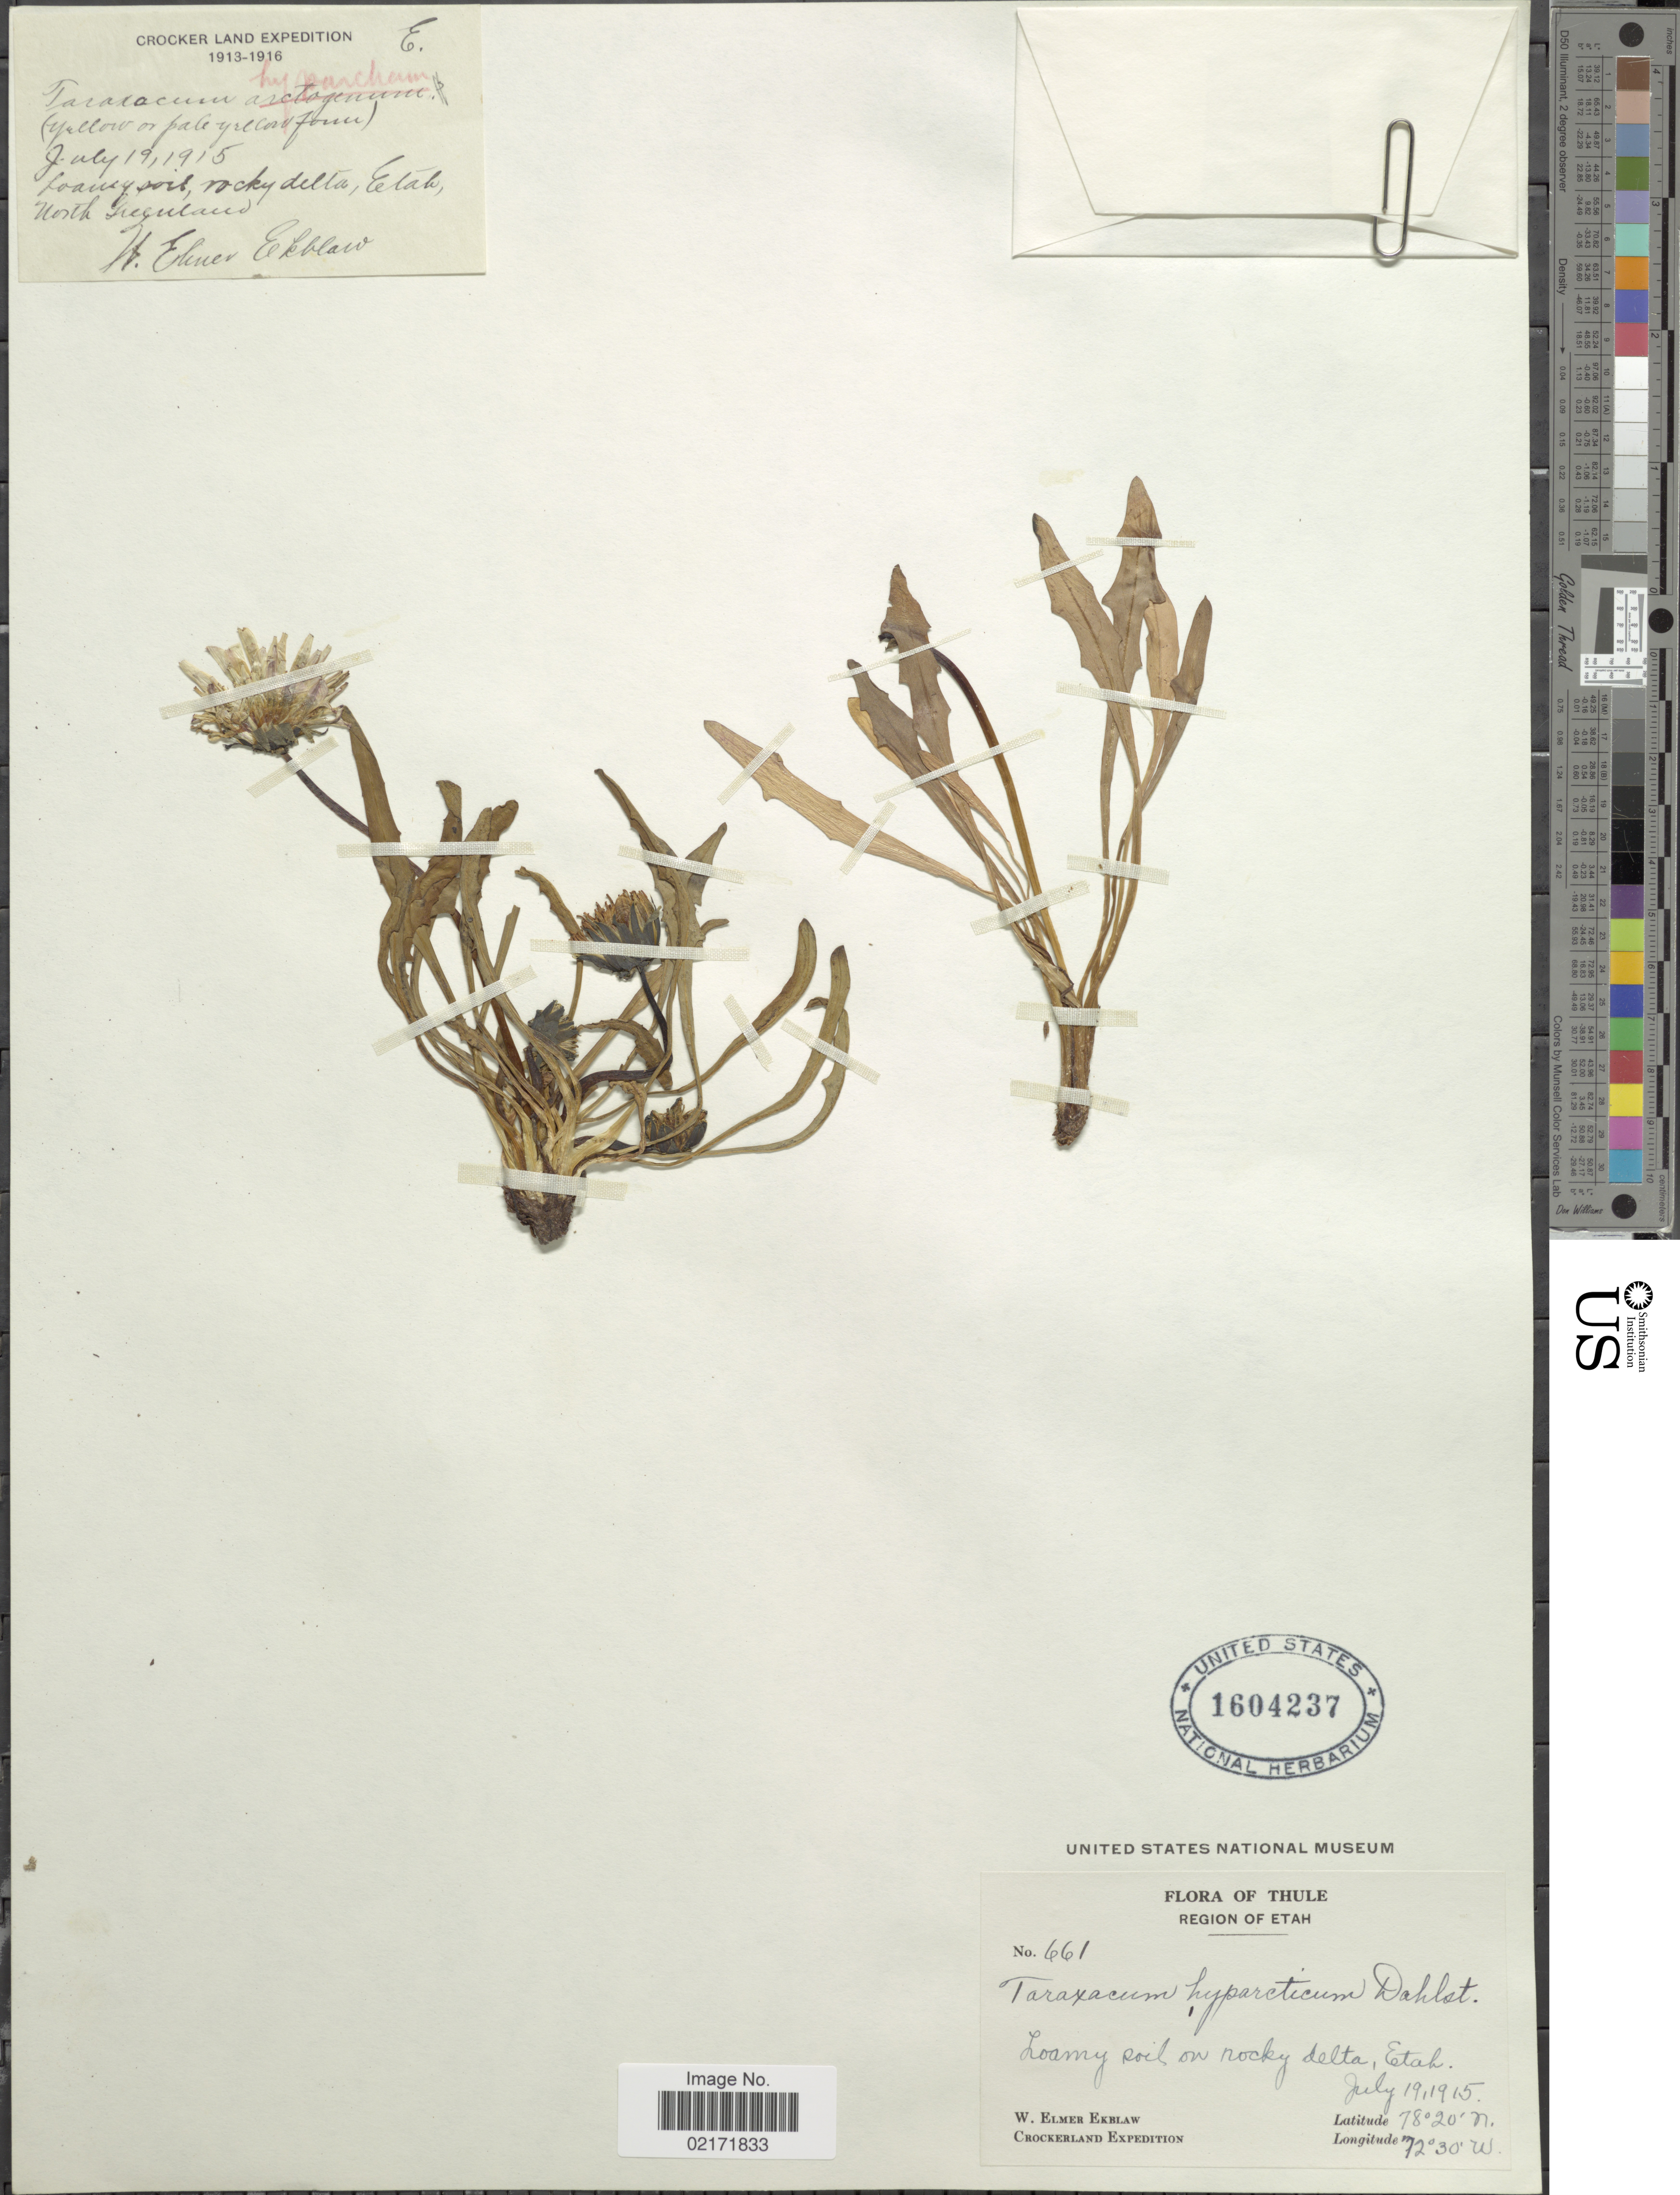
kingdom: Plantae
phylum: Tracheophyta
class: Magnoliopsida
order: Asterales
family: Asteraceae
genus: Taraxacum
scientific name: Taraxacum hyparcticum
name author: Dahlst.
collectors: W. Ekblaw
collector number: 661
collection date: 1915-07-19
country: Greenland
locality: Thule, Etah, on rocky delta, Crocker land, north Greenland.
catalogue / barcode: US 1604237